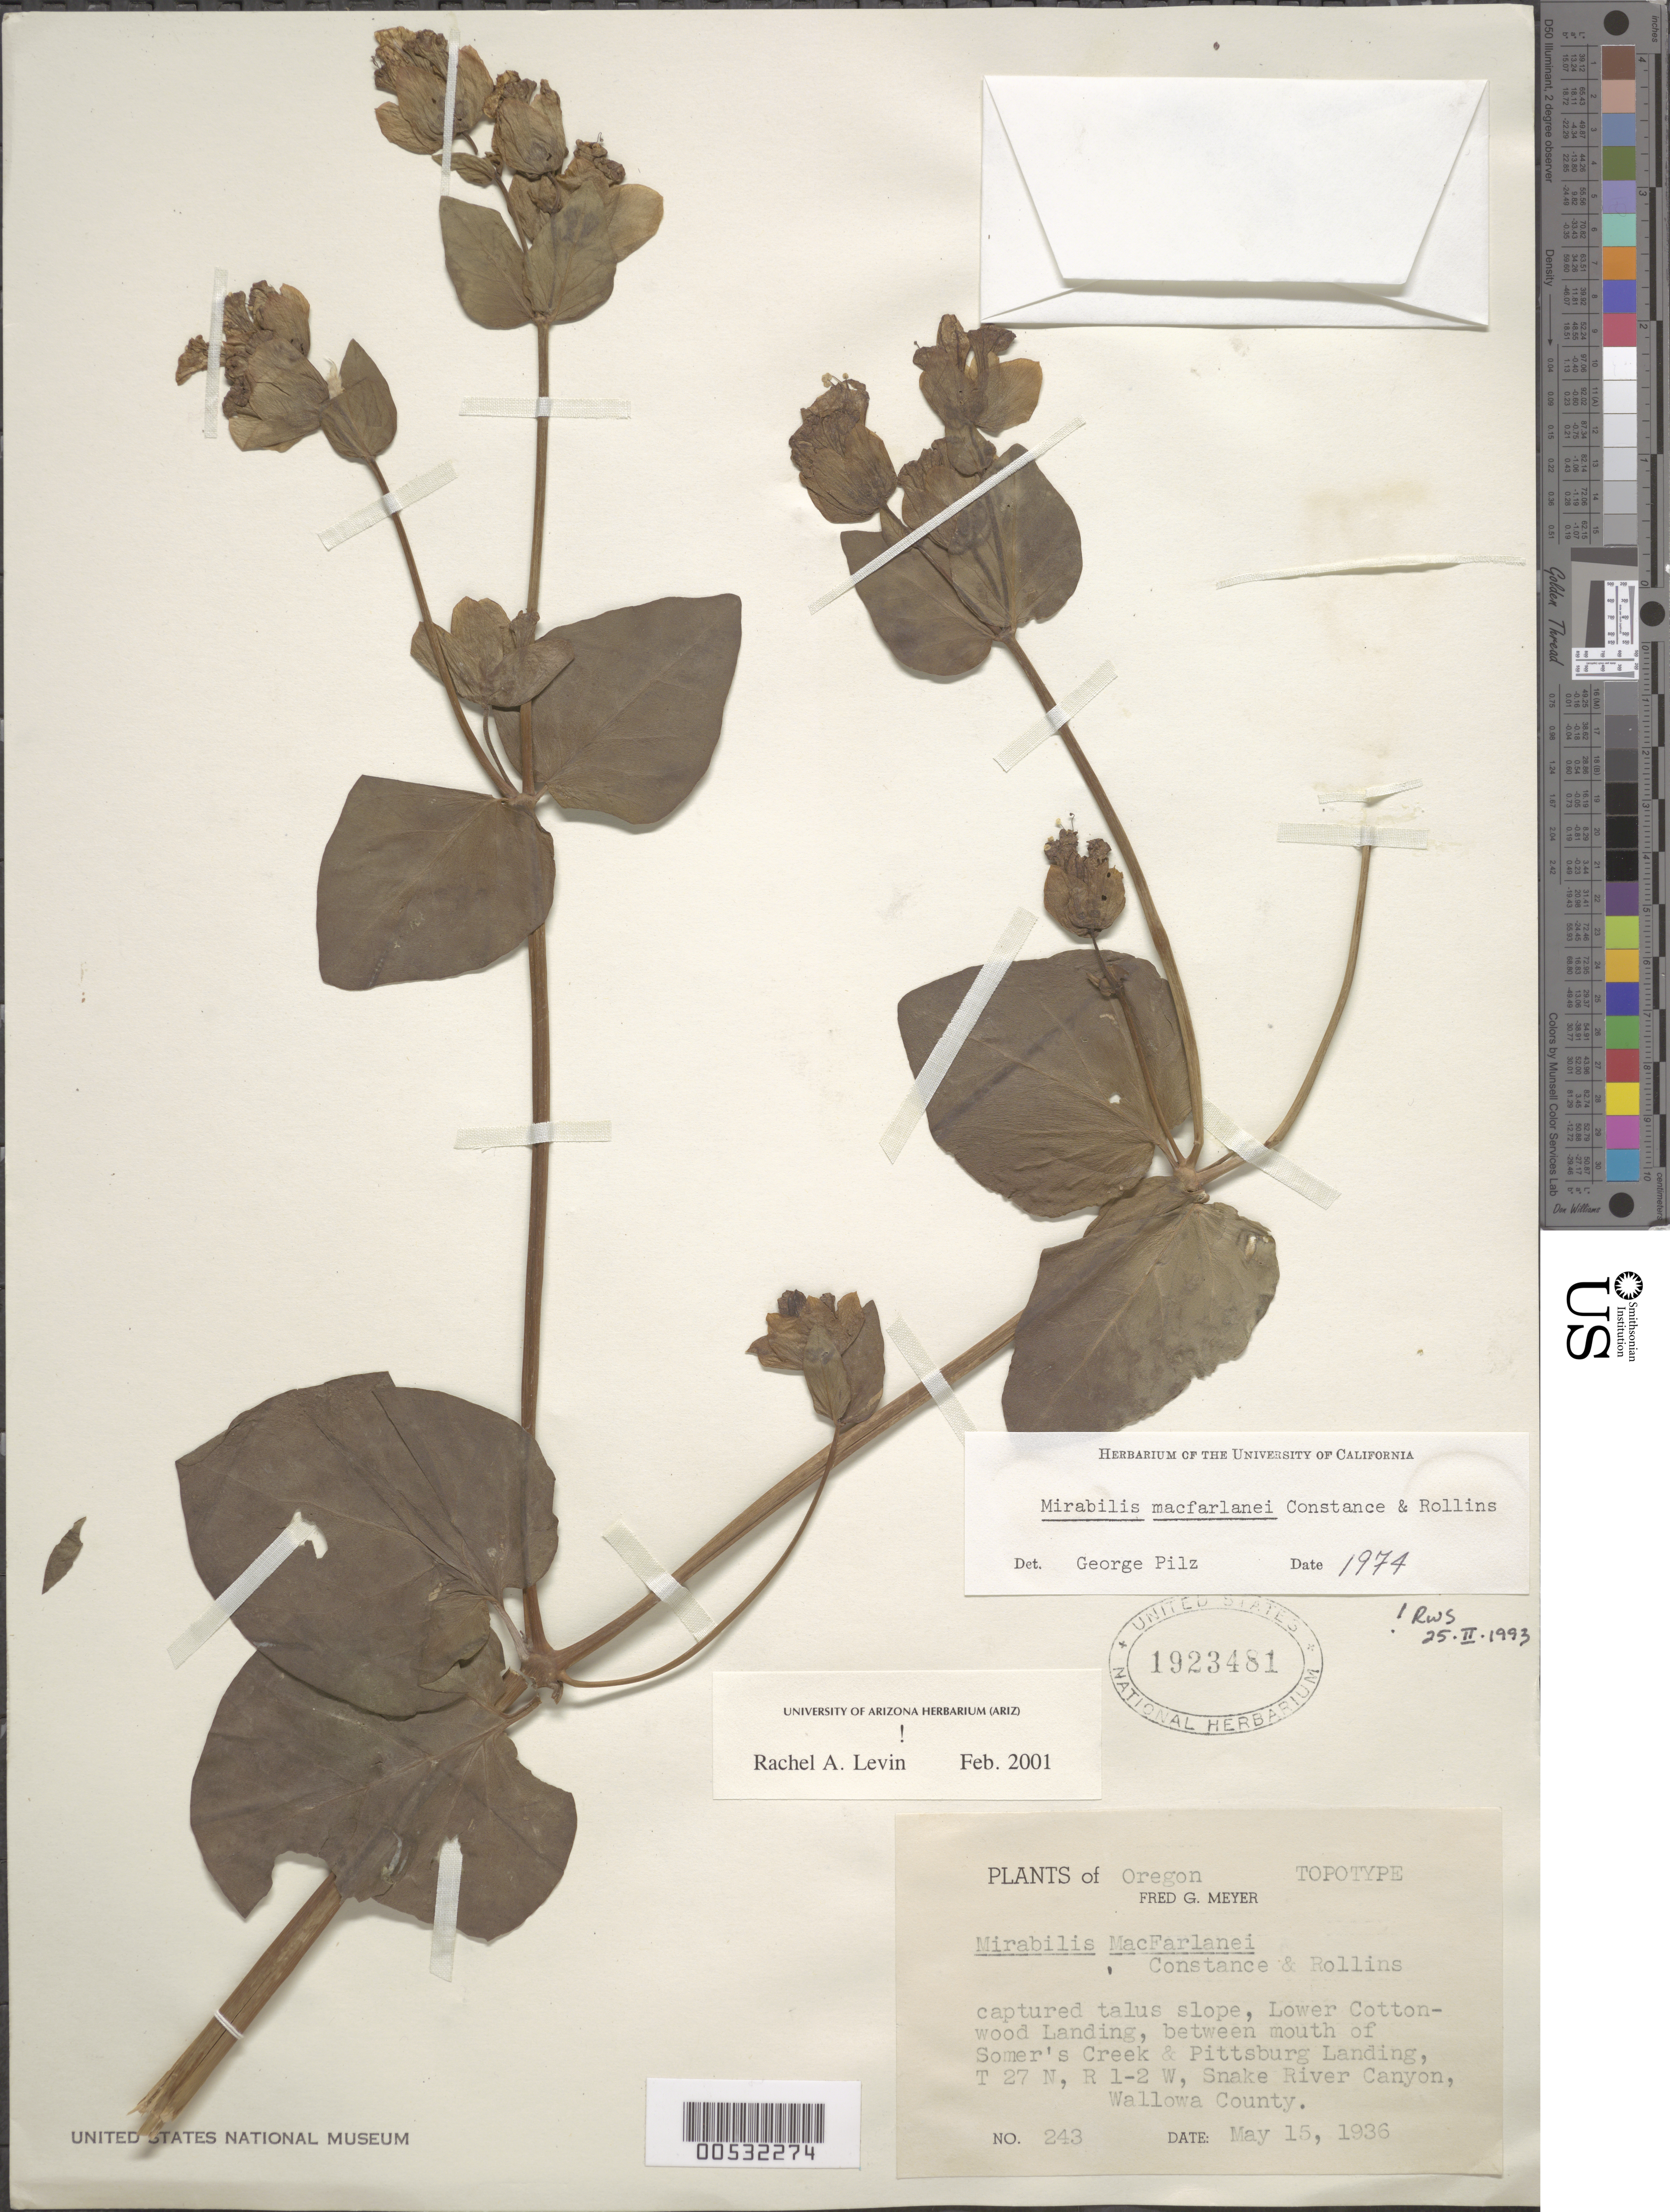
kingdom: Plantae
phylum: Tracheophyta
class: Magnoliopsida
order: Caryophyllales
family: Nyctaginaceae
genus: Mirabilis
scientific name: Mirabilis macfarlanei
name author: Constance & Rollins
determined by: Pilz, G. E.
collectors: F. Meyer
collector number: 243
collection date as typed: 15 May 1936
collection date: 1936-05-15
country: United States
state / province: Oregon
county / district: Wallowa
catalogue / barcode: US 1923481